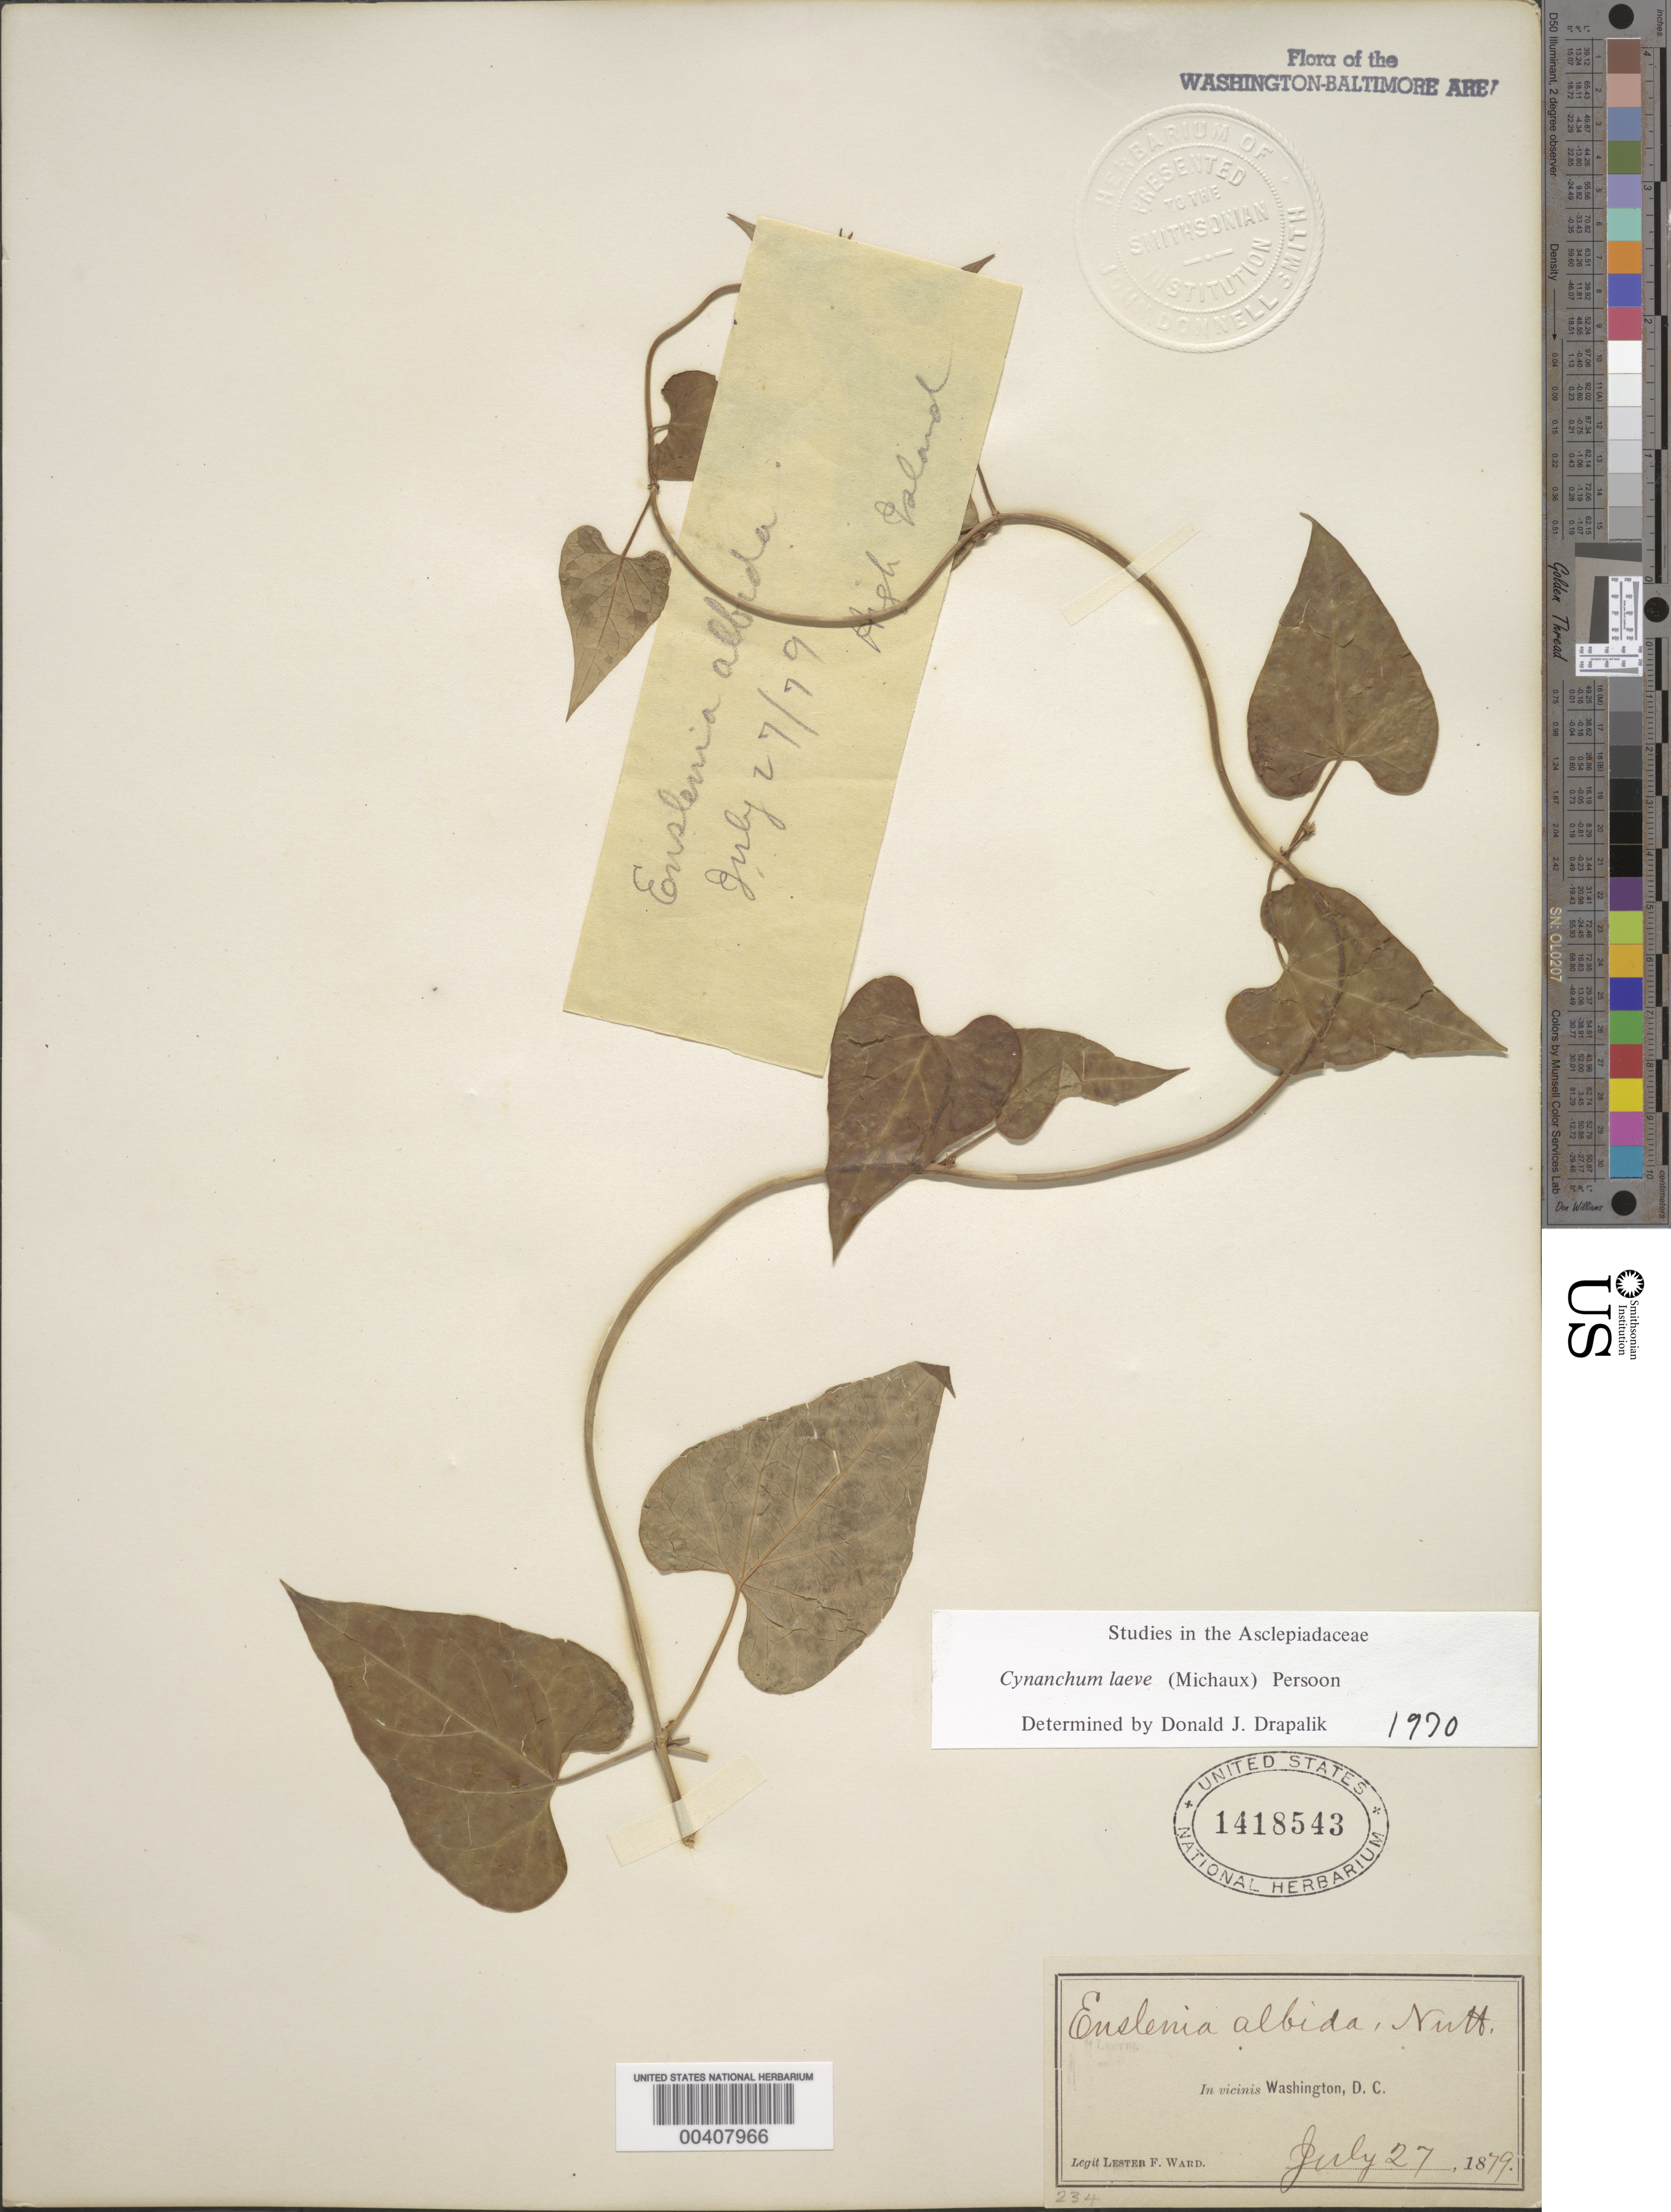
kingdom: Plantae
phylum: Tracheophyta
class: Magnoliopsida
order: Gentianales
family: Apocynaceae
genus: Cynanchum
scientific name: Cynanchum laeve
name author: (Michx.) Pers.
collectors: L. F. Ward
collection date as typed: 27 Jul 1879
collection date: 1879-07-27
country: United States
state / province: Maryland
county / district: Montgomery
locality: High Island C. & O. Canal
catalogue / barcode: US 1418543